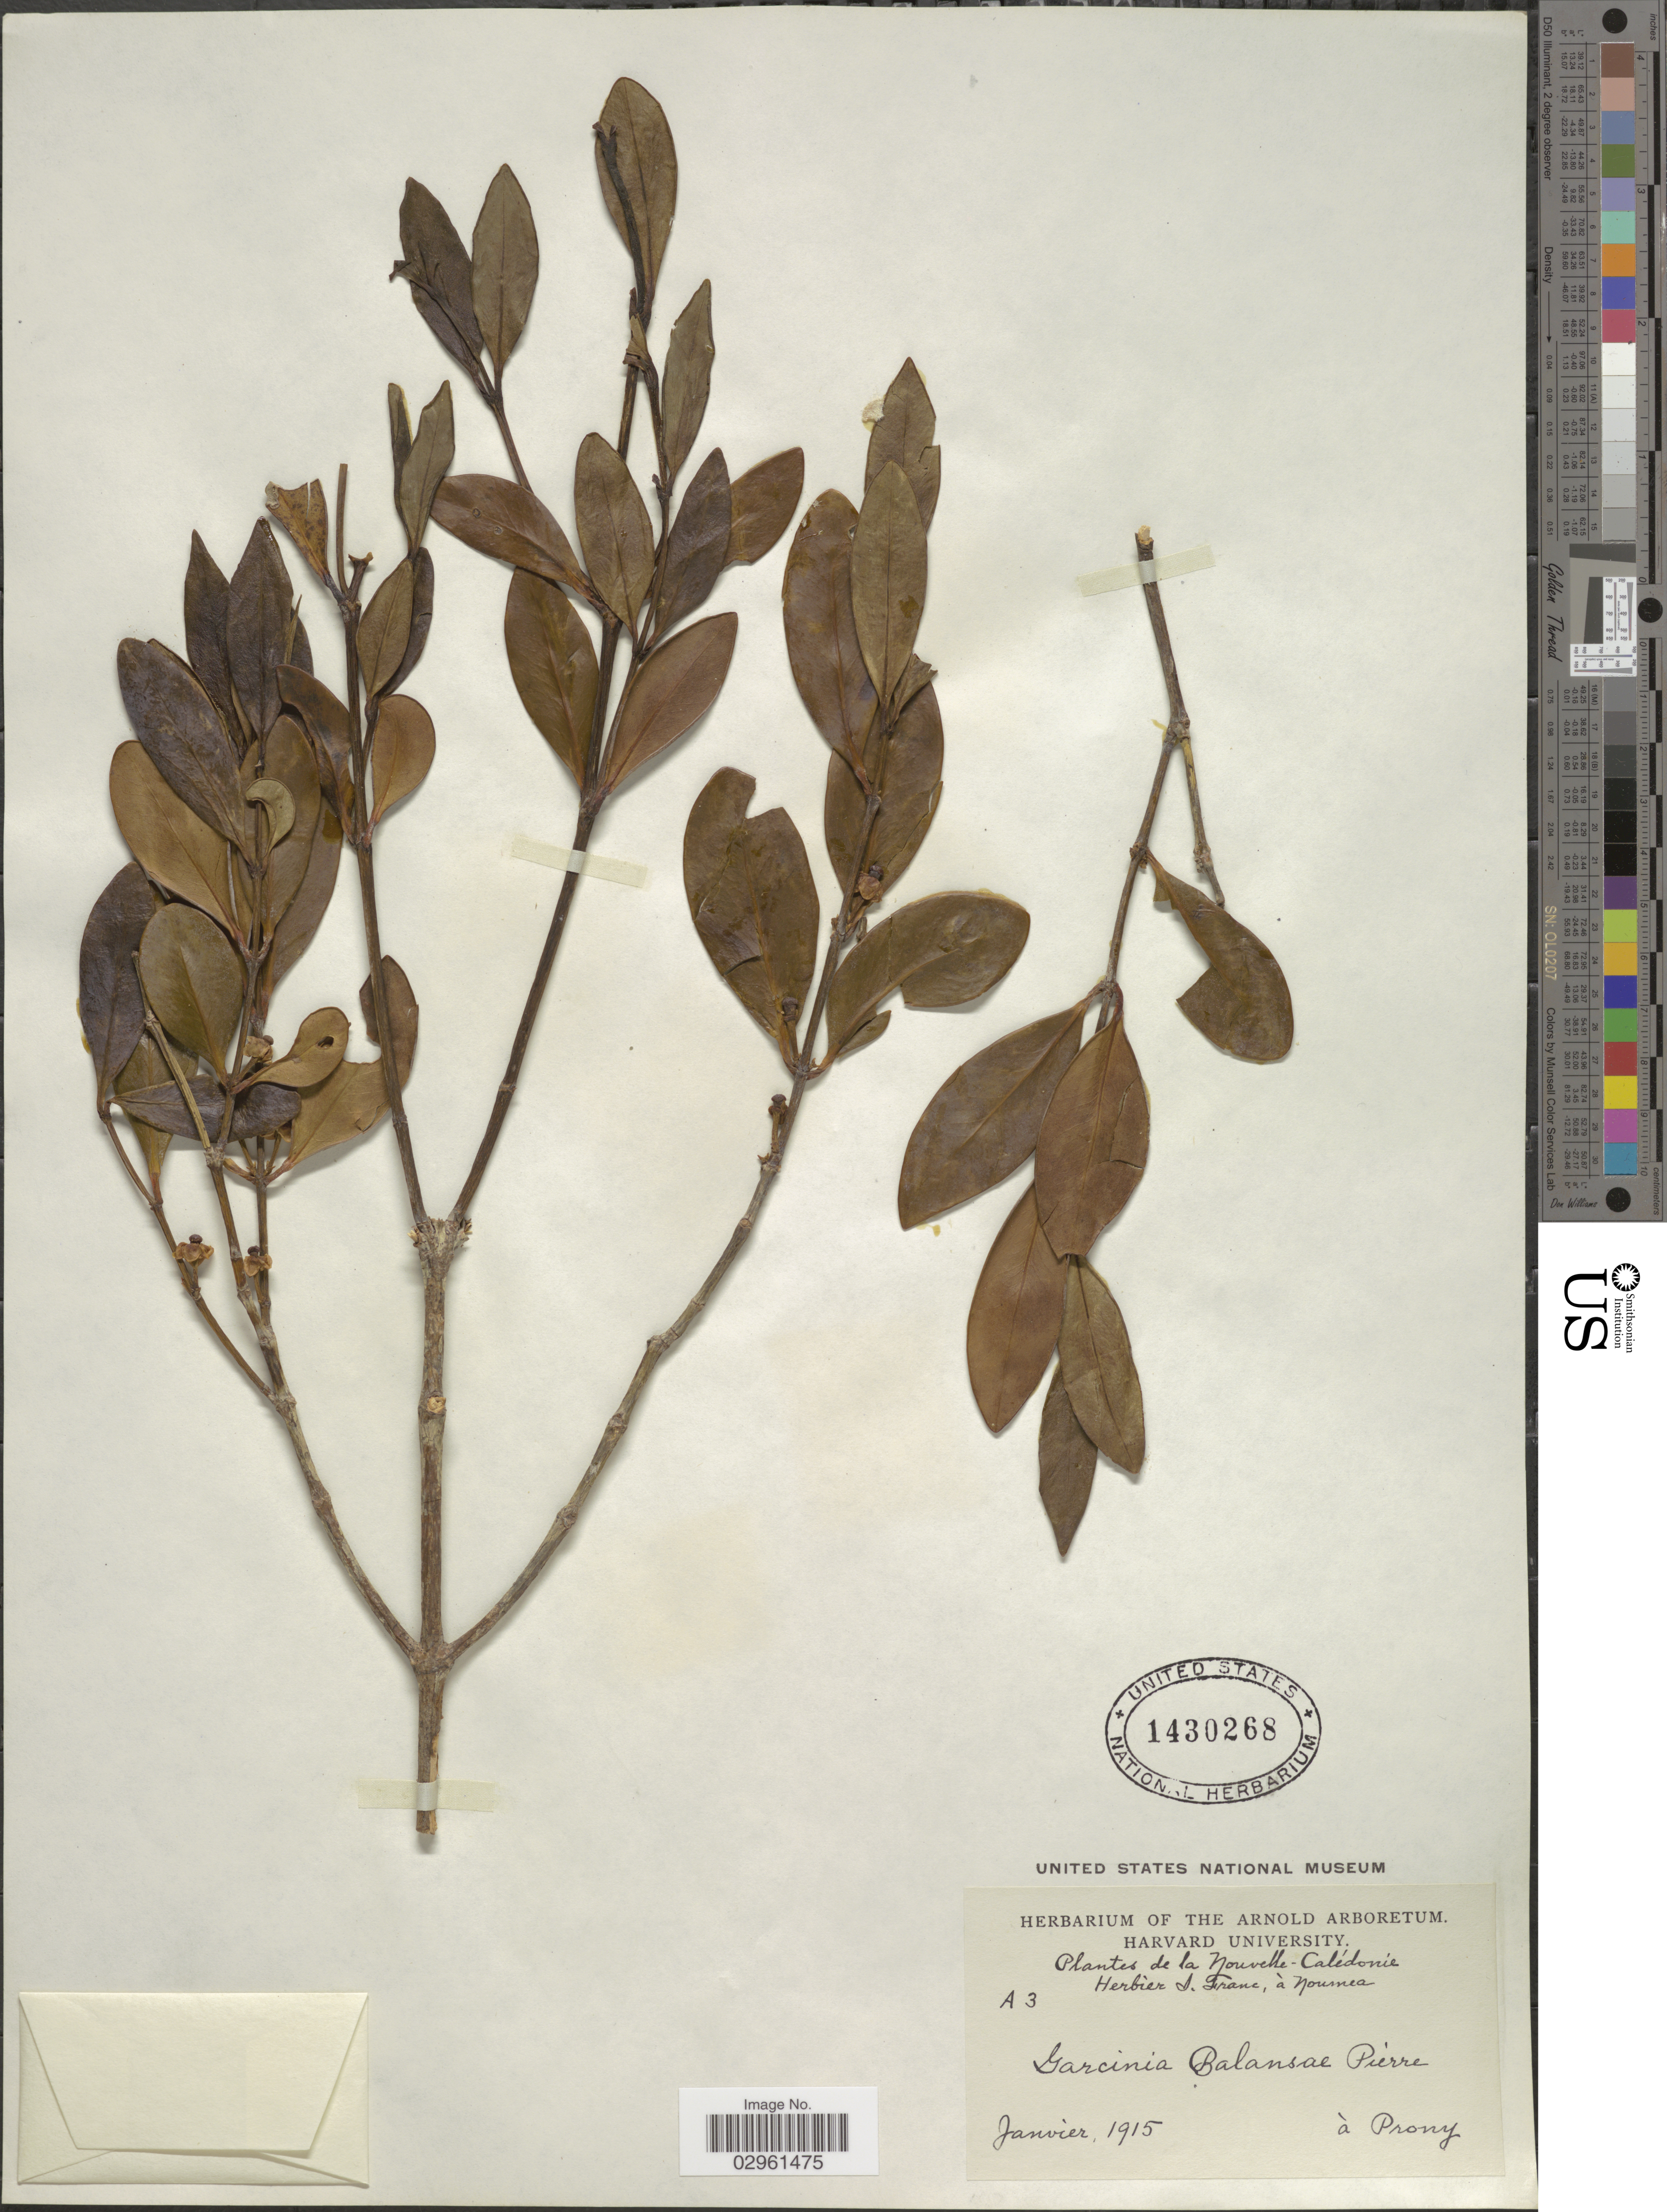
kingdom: Plantae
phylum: Tracheophyta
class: Magnoliopsida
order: Malpighiales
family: Clusiaceae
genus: Garcinia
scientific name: Garcinia balansae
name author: Pierre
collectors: -. Prony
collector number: A3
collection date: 1915-01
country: New Caledonia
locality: Nouvelle-Calédonie.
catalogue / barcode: US 1430268